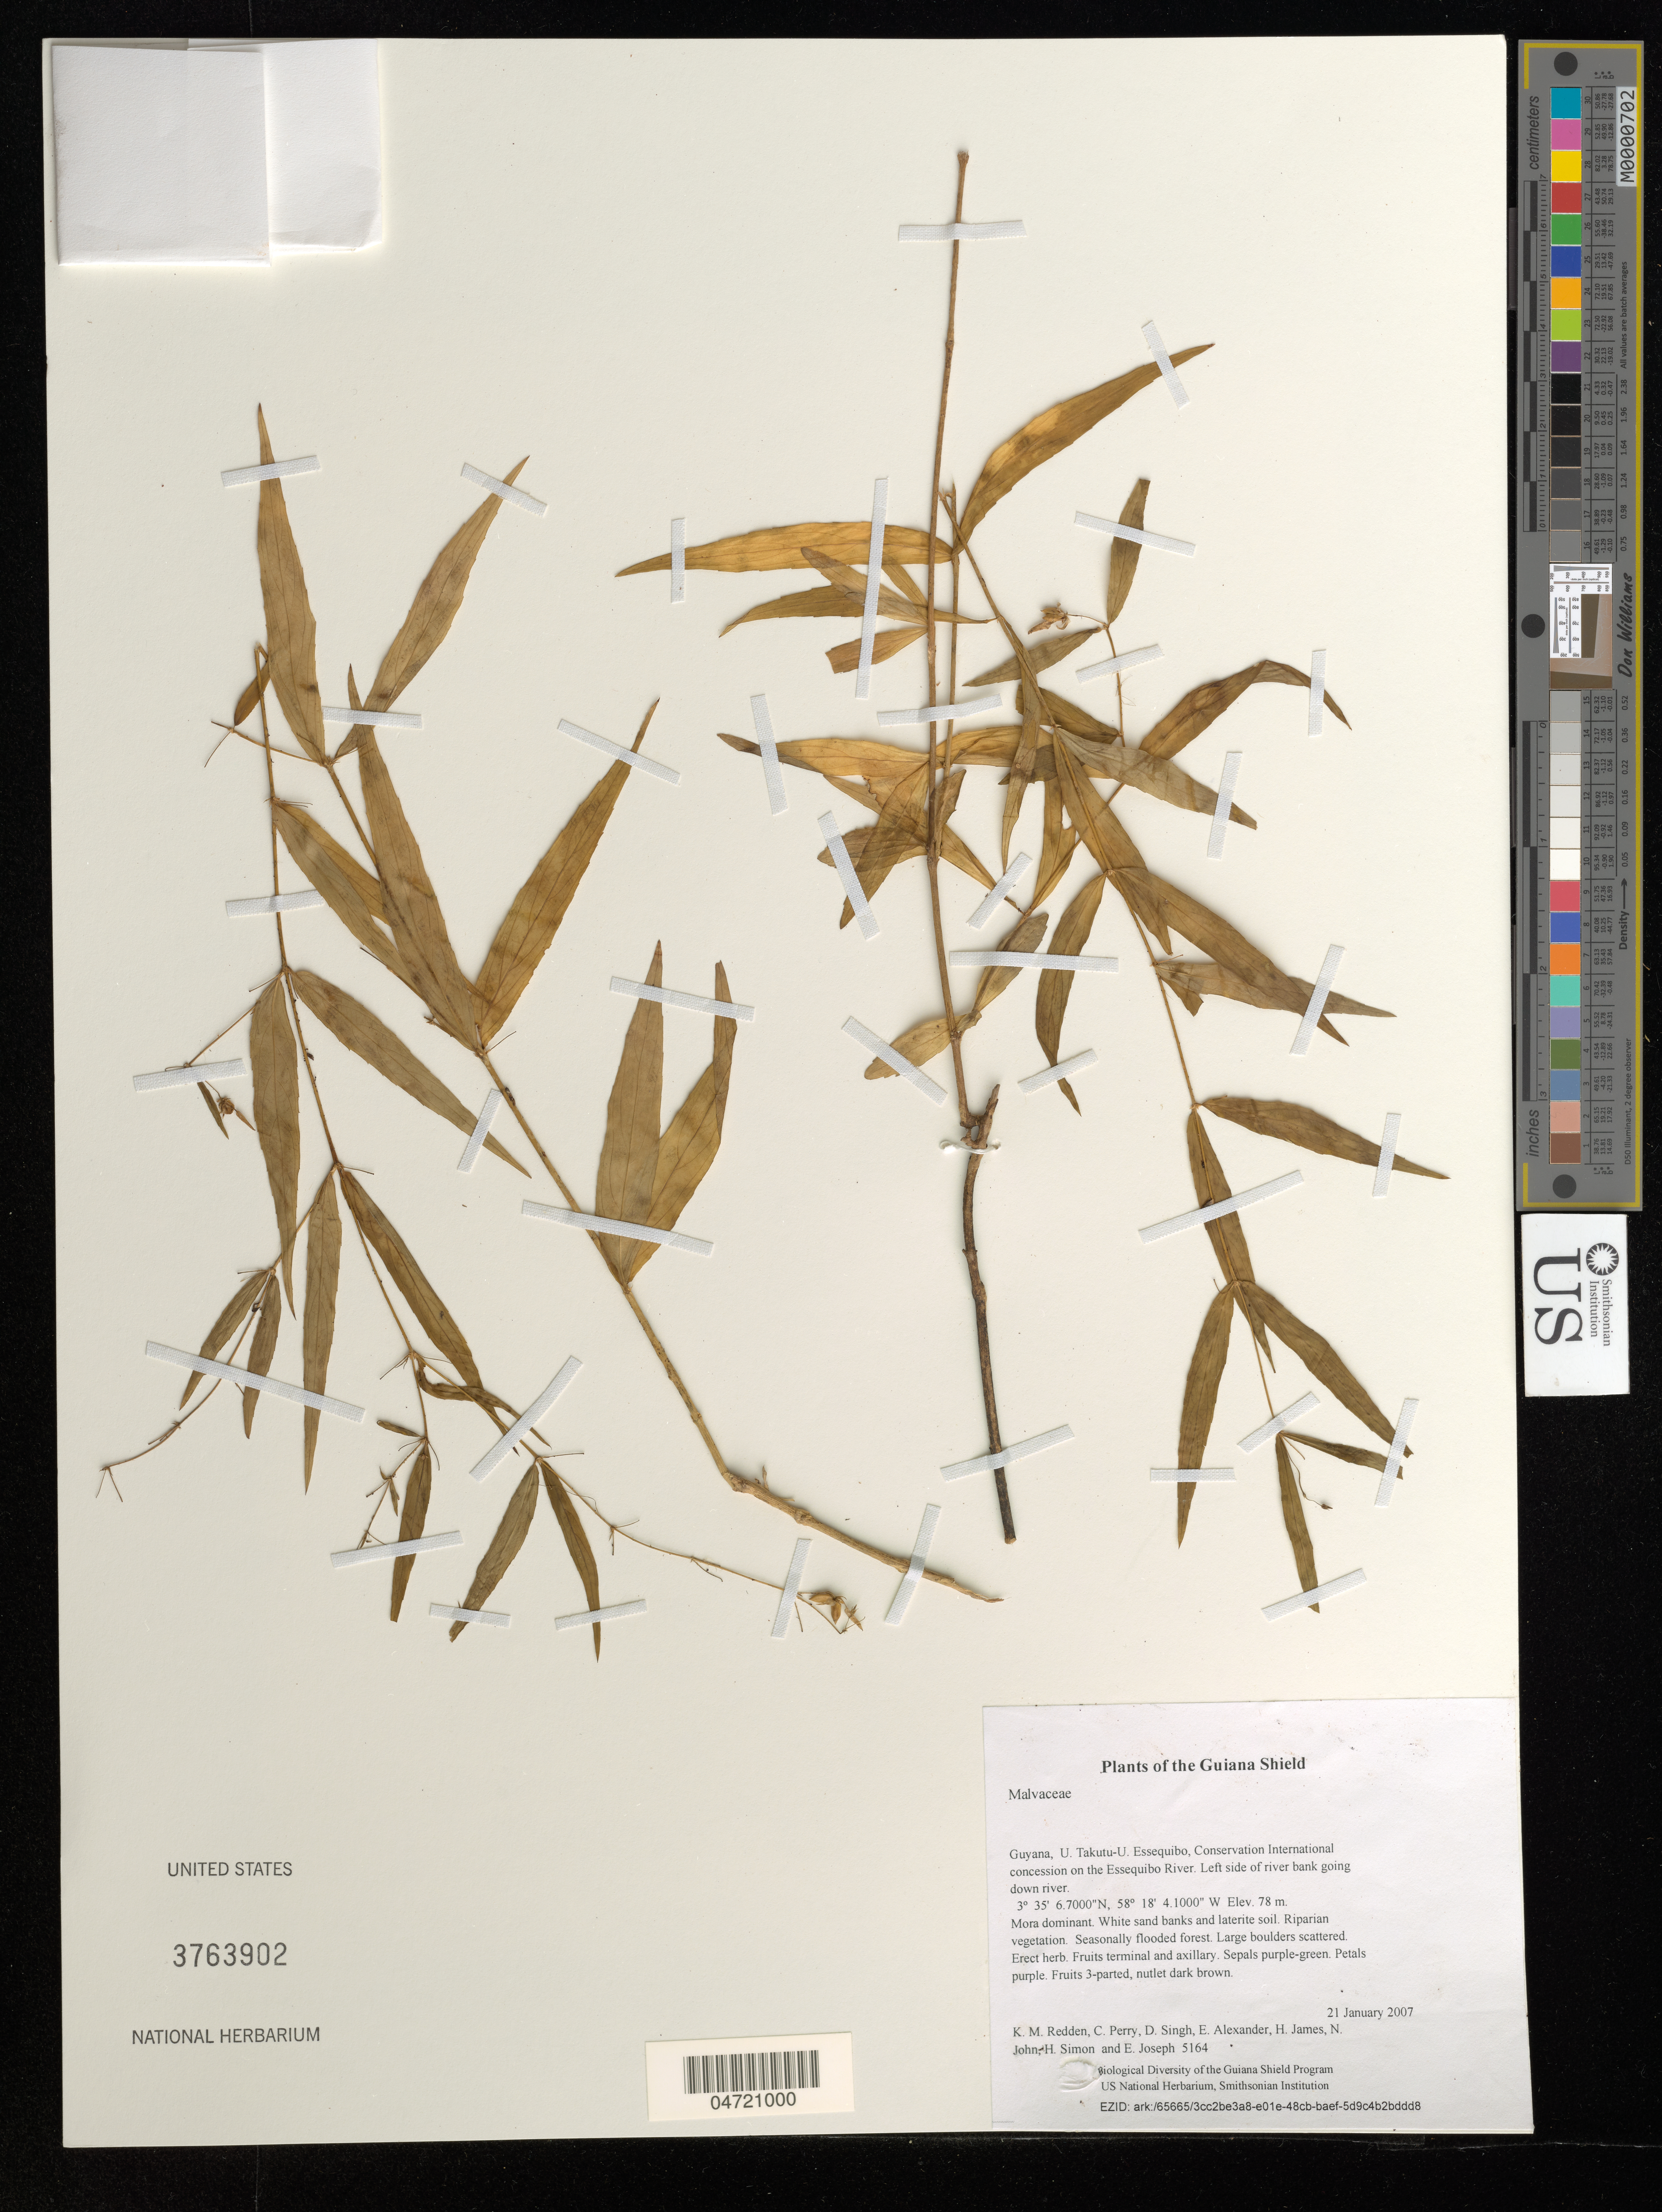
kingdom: Plantae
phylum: Tracheophyta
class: Magnoliopsida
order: Malvales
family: Malvaceae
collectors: K. M. Redden, C. Perry, D. Singh, E. Alexander, H. James, N. John, H. Simon & E. Joseph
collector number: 5164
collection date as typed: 21 January 2007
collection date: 2007-01-21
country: Guyana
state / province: U. Takutu-U. Essequibo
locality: Conservation International concession on the Essequibo River. Left side of river bank going down river.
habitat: Mora dominant. White sand banks and laterite soil. Riparian vegetation. Seasonally flooded forest. Large boulders scattered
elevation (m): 78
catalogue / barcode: US 3763902